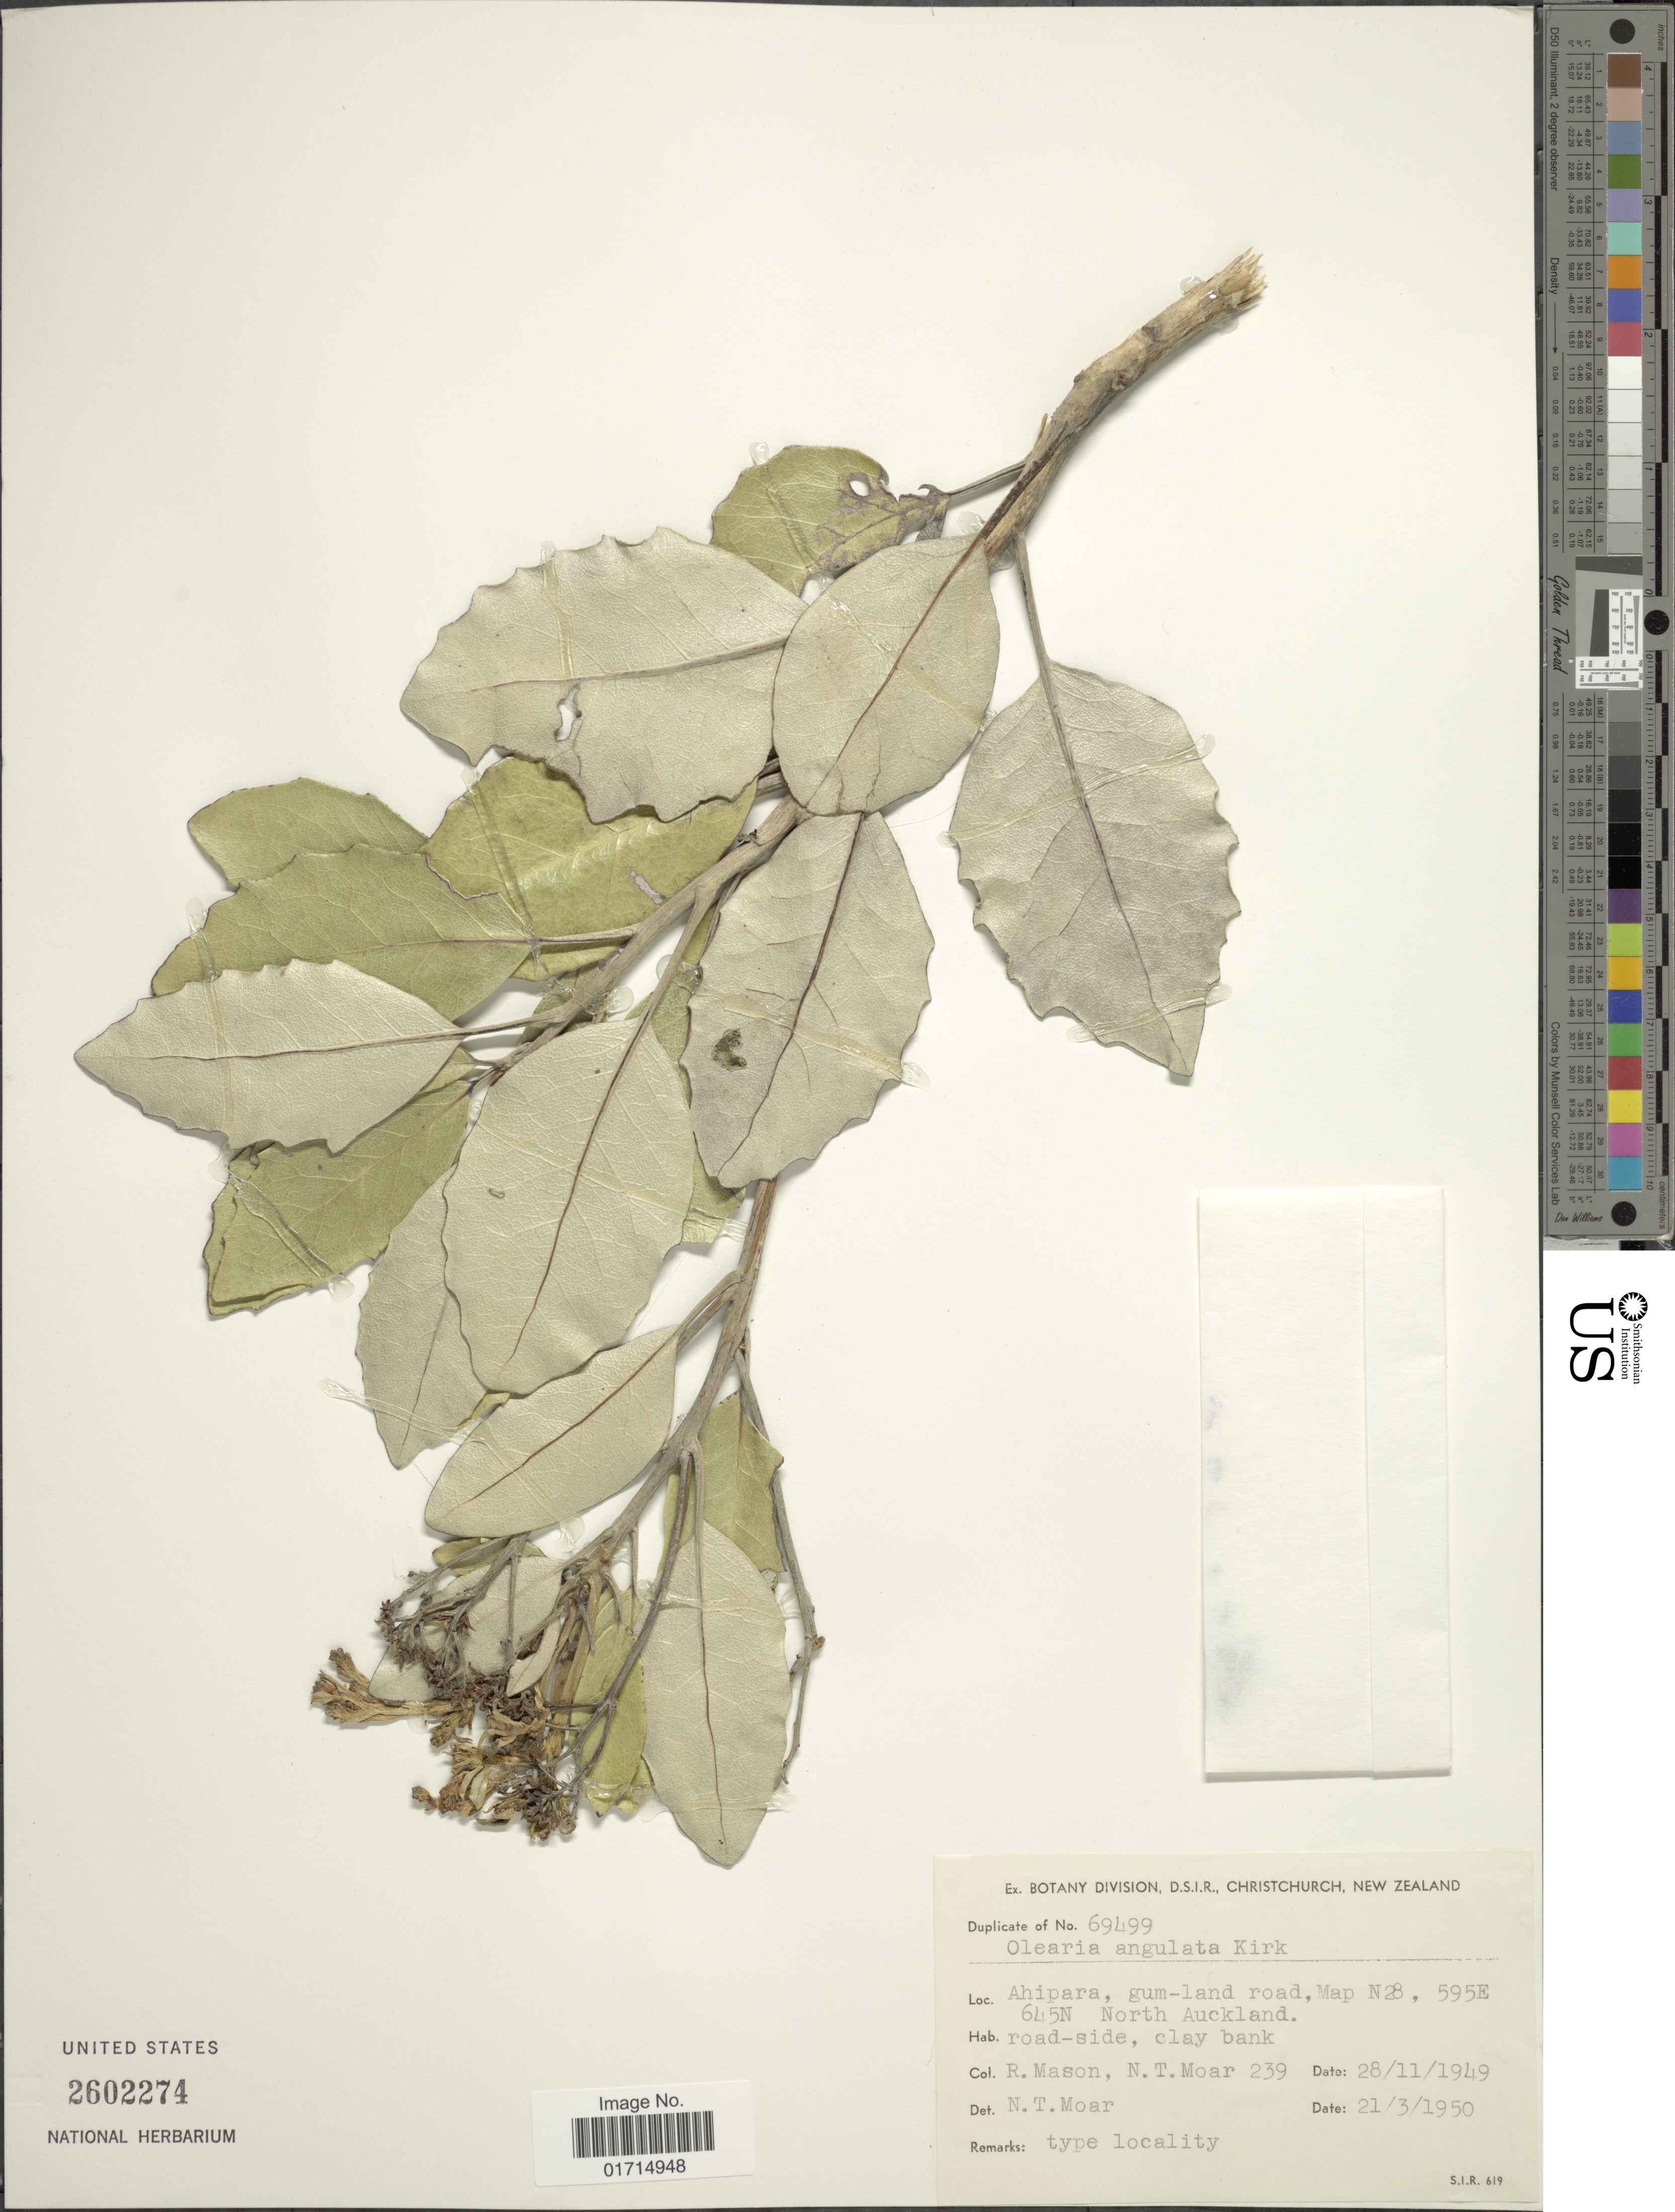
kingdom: Plantae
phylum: Tracheophyta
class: Magnoliopsida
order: Asterales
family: Asteraceae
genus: Olearia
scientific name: Olearia angulata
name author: Kirk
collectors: R. Mason & N. Moar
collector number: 239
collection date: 1949-11-28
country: New Zealand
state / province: Auckland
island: North Island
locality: Ahipara, Gum-land Road, Map N28, 595E 645N North Auckland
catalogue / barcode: US 2602274